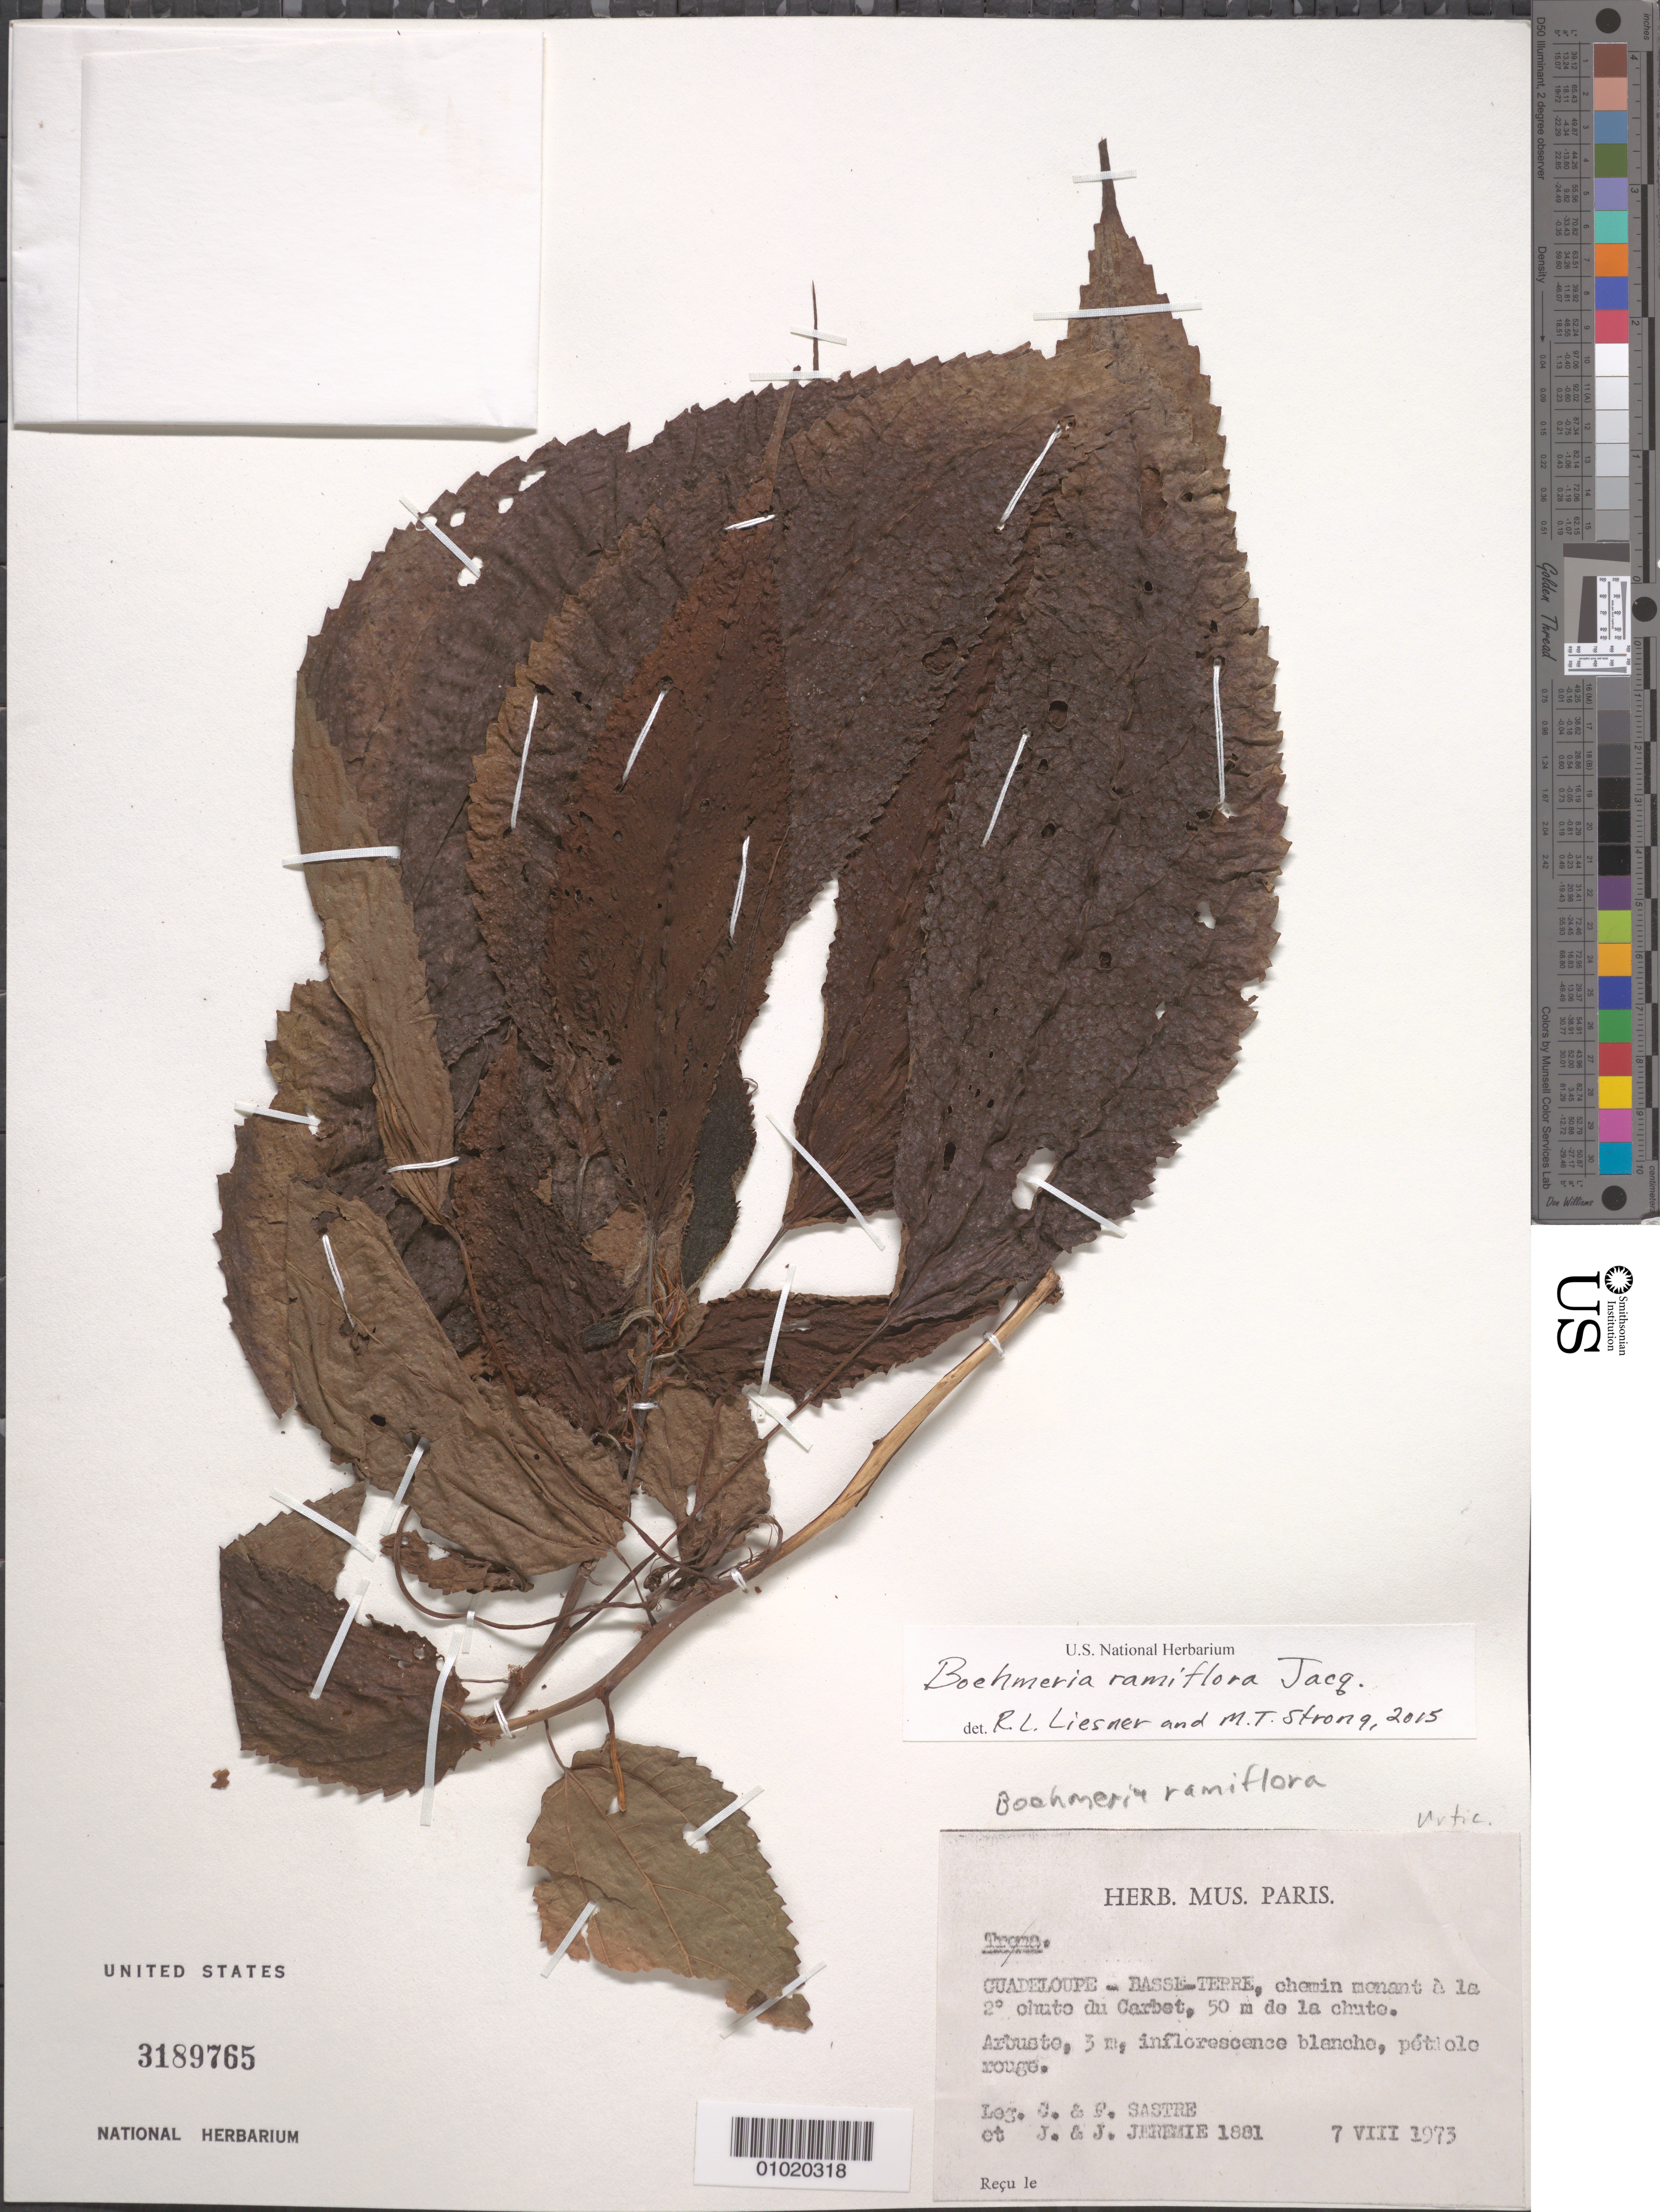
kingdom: Plantae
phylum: Tracheophyta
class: Magnoliopsida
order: Rosales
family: Urticaceae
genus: Boehmeria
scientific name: Boehmeria ramiflora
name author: Jacq.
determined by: Liesner, R. L.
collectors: C. H. L. Sastre & J. Jérémie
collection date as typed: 07 Aug 1973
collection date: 1973-08-07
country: Guadeloupe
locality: Basse-Terre. Chemin menant a la 2 degree chute du Carbet, 50 m de la chute.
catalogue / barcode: US 3189765